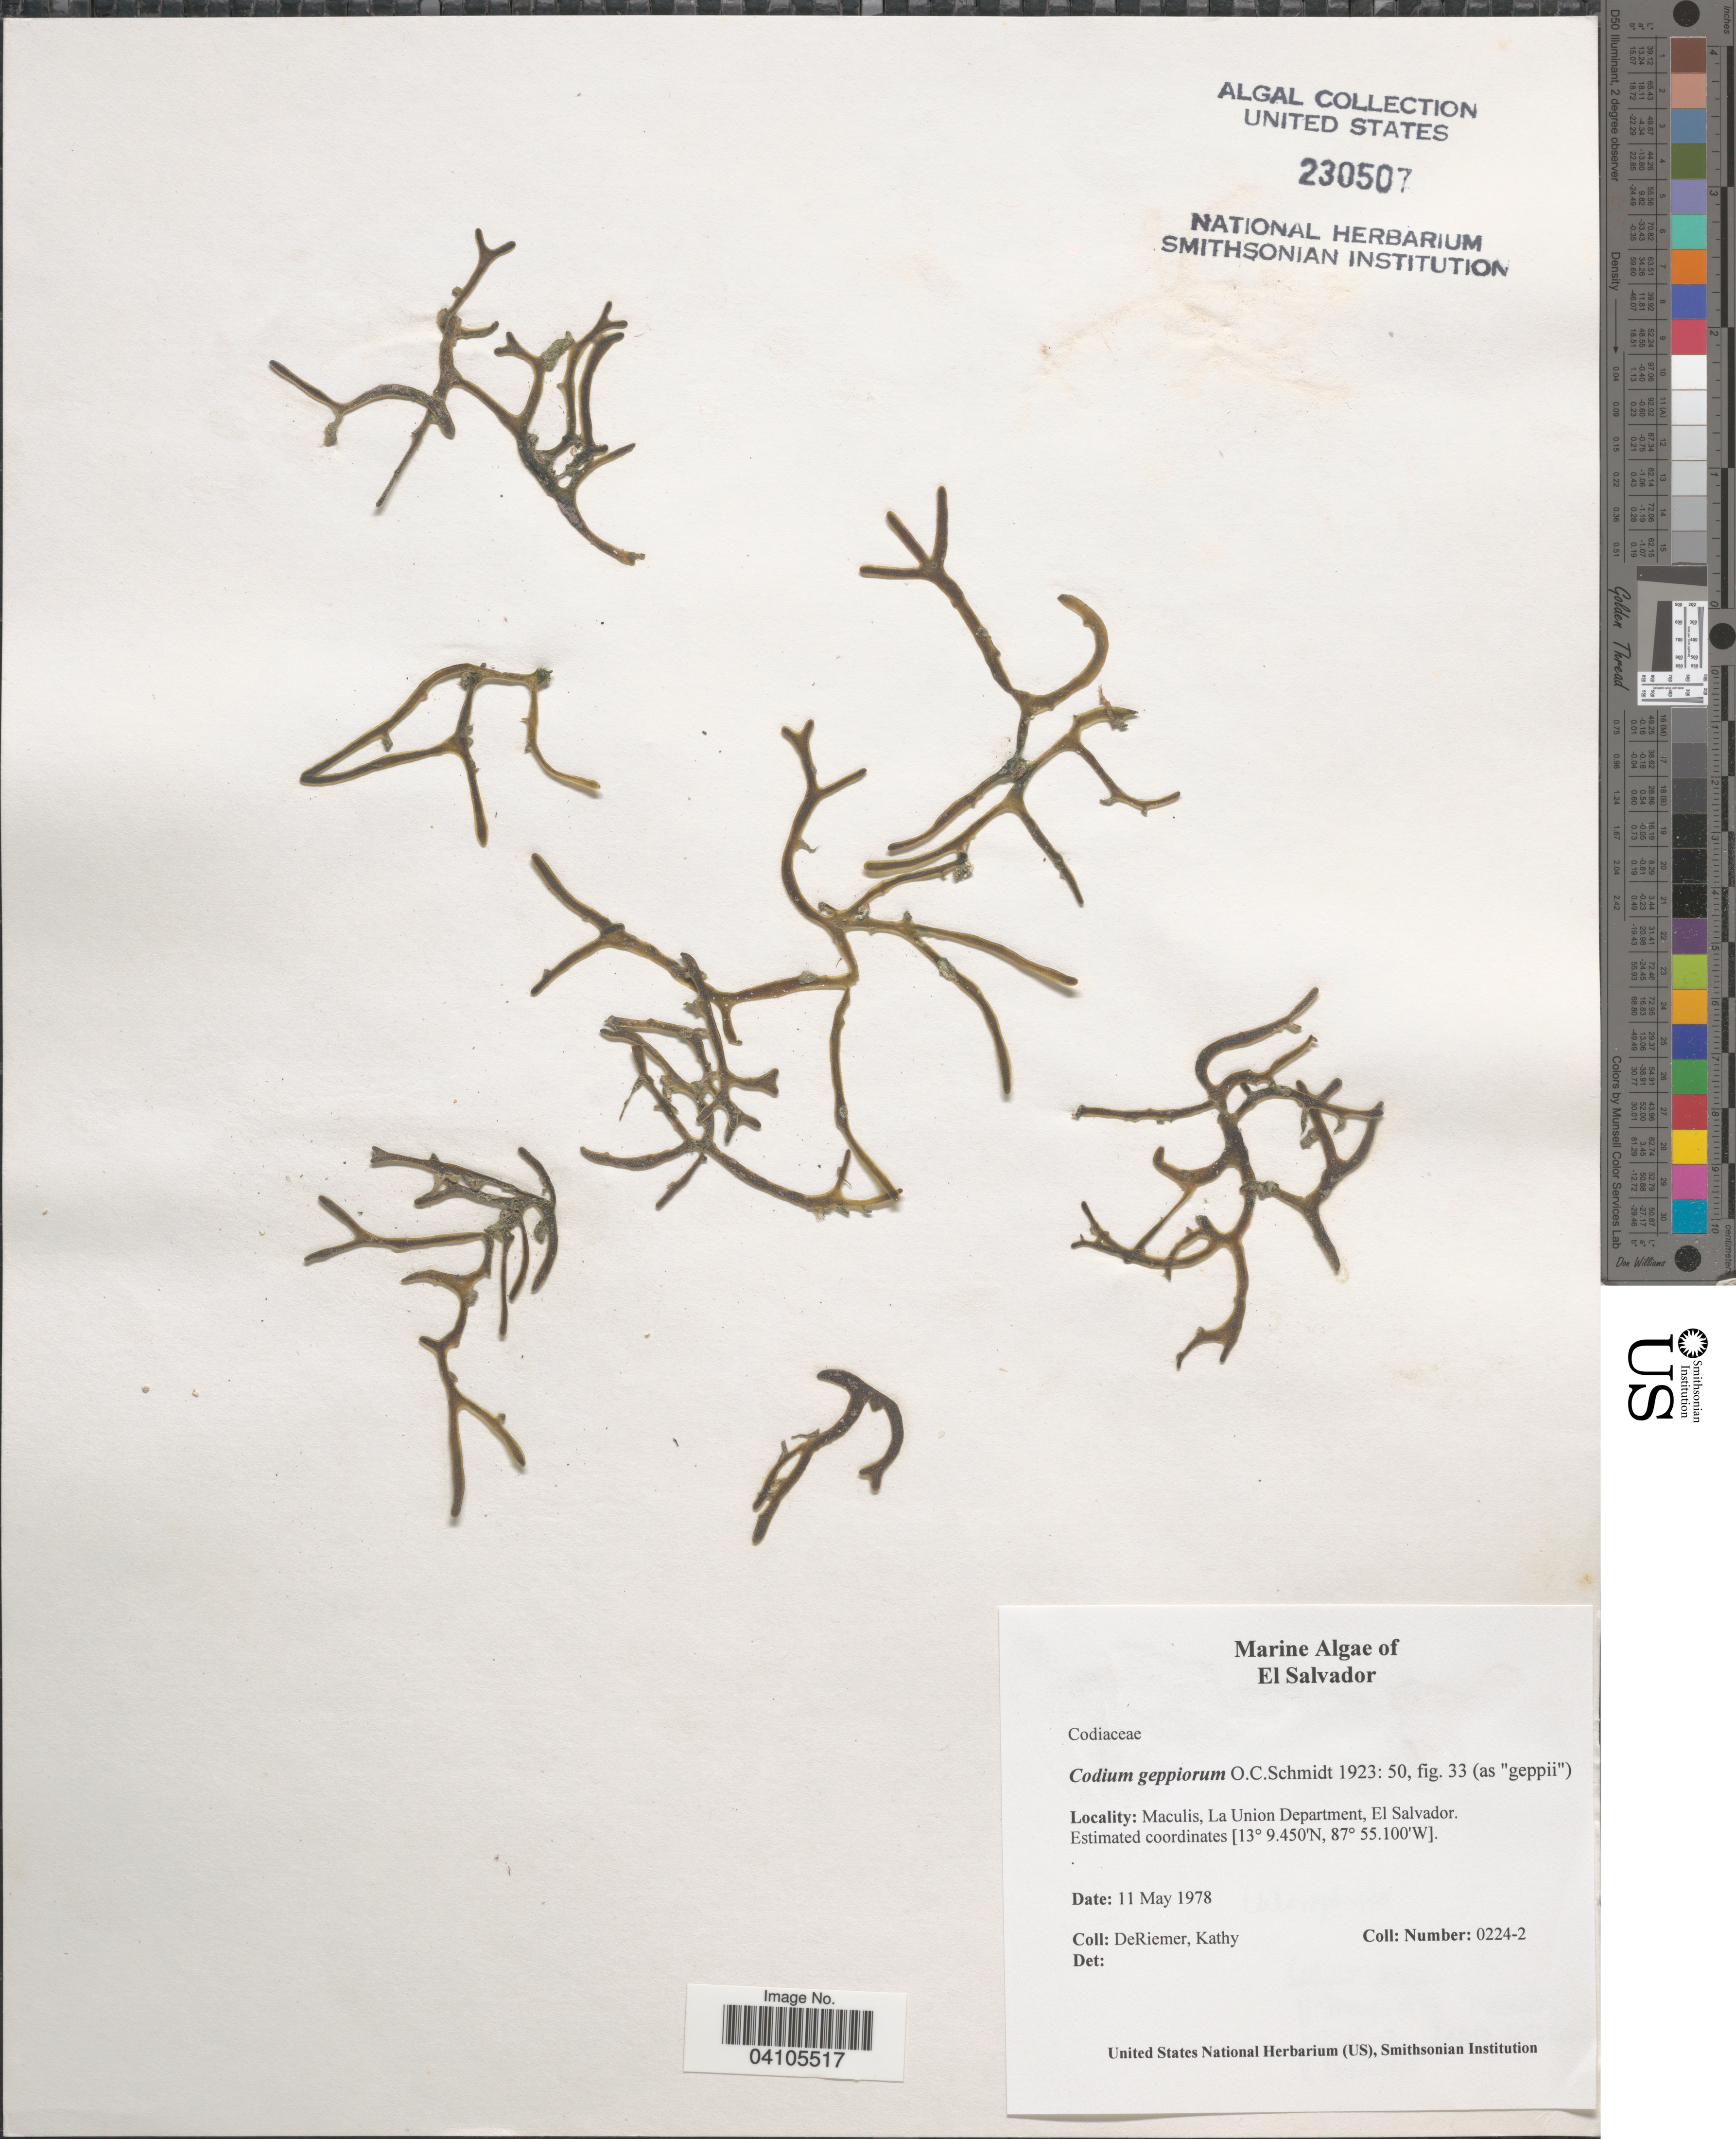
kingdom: Plantae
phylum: Chlorophyta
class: Ulvophyceae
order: Bryopsidales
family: Codiaceae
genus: Codium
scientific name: Codium geppiorum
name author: O.C. Schmidt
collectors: K. DeRiemer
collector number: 0224-2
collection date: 1978-05-11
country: El Salvador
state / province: La Union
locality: Maculis, La Union Department.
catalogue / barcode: US 230507